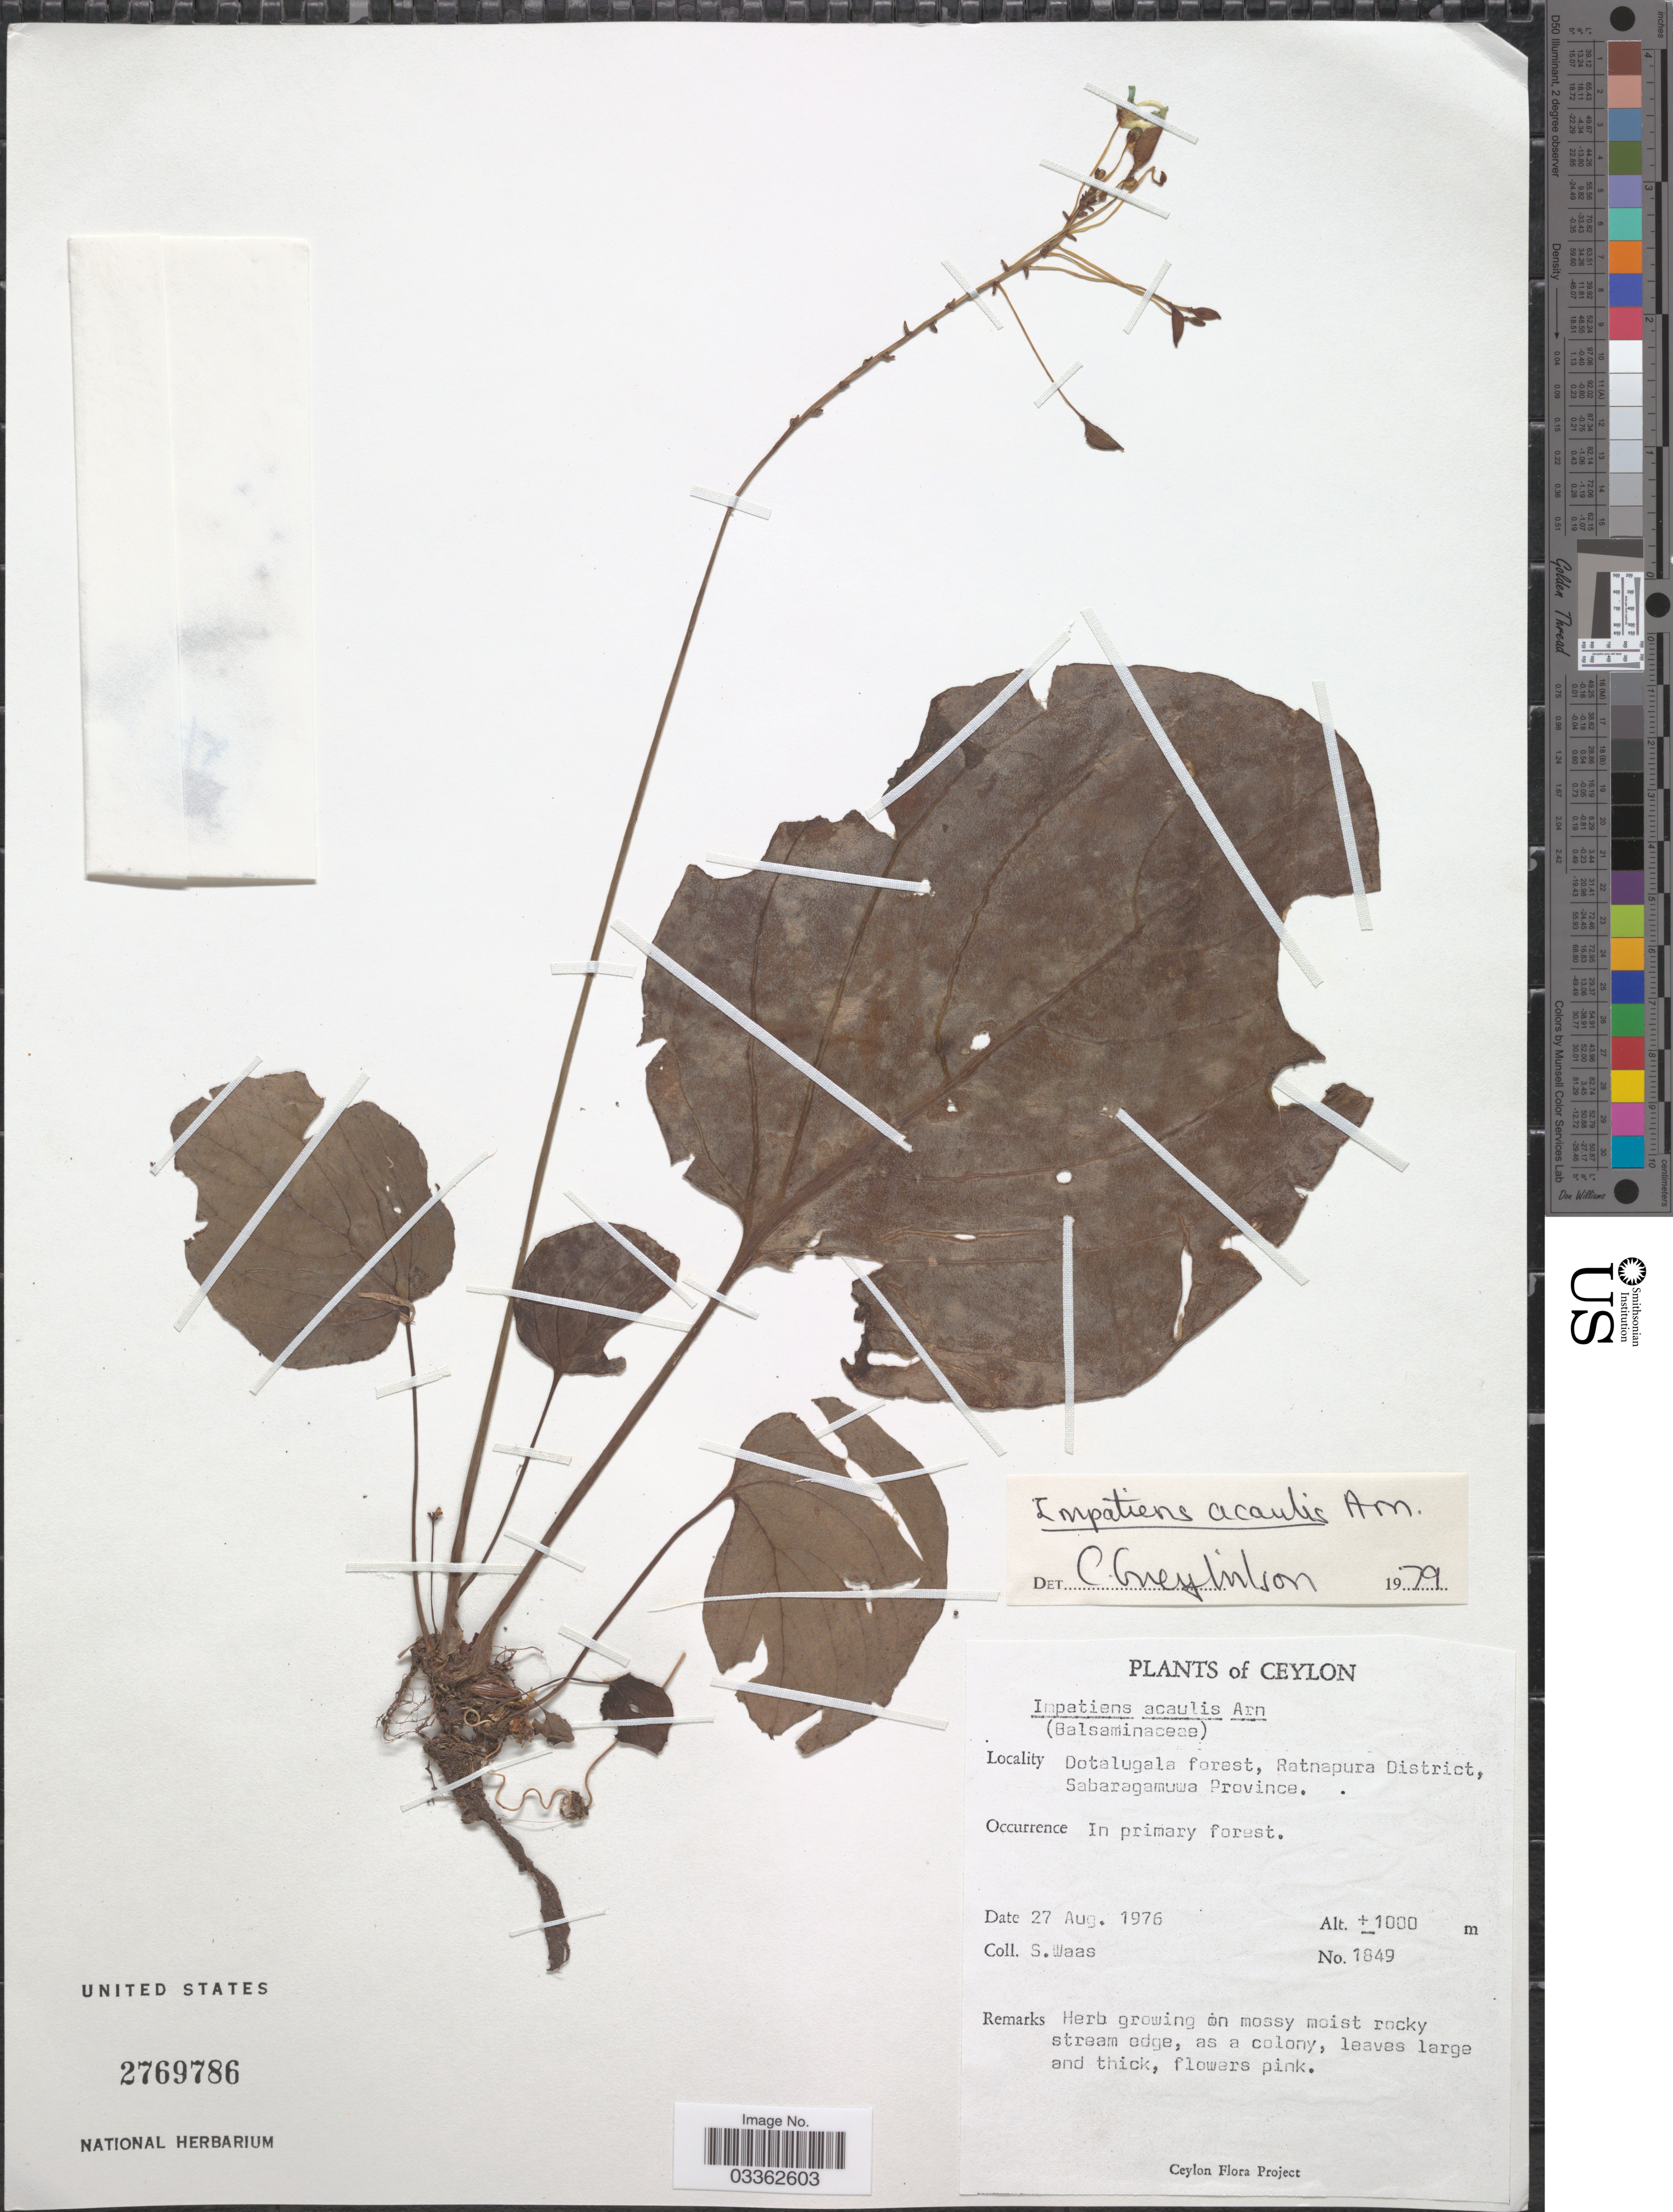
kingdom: Plantae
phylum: Tracheophyta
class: Magnoliopsida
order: Ericales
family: Balsaminaceae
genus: Impatiens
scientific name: Impatiens acaulis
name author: Arn.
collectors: S. Waas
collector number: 1849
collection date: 1976-08-27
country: Sri Lanka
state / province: Sabaragamuwa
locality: Ceylon. Dotalugaha forest, Ratnapura District.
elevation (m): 1000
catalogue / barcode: US 2769786